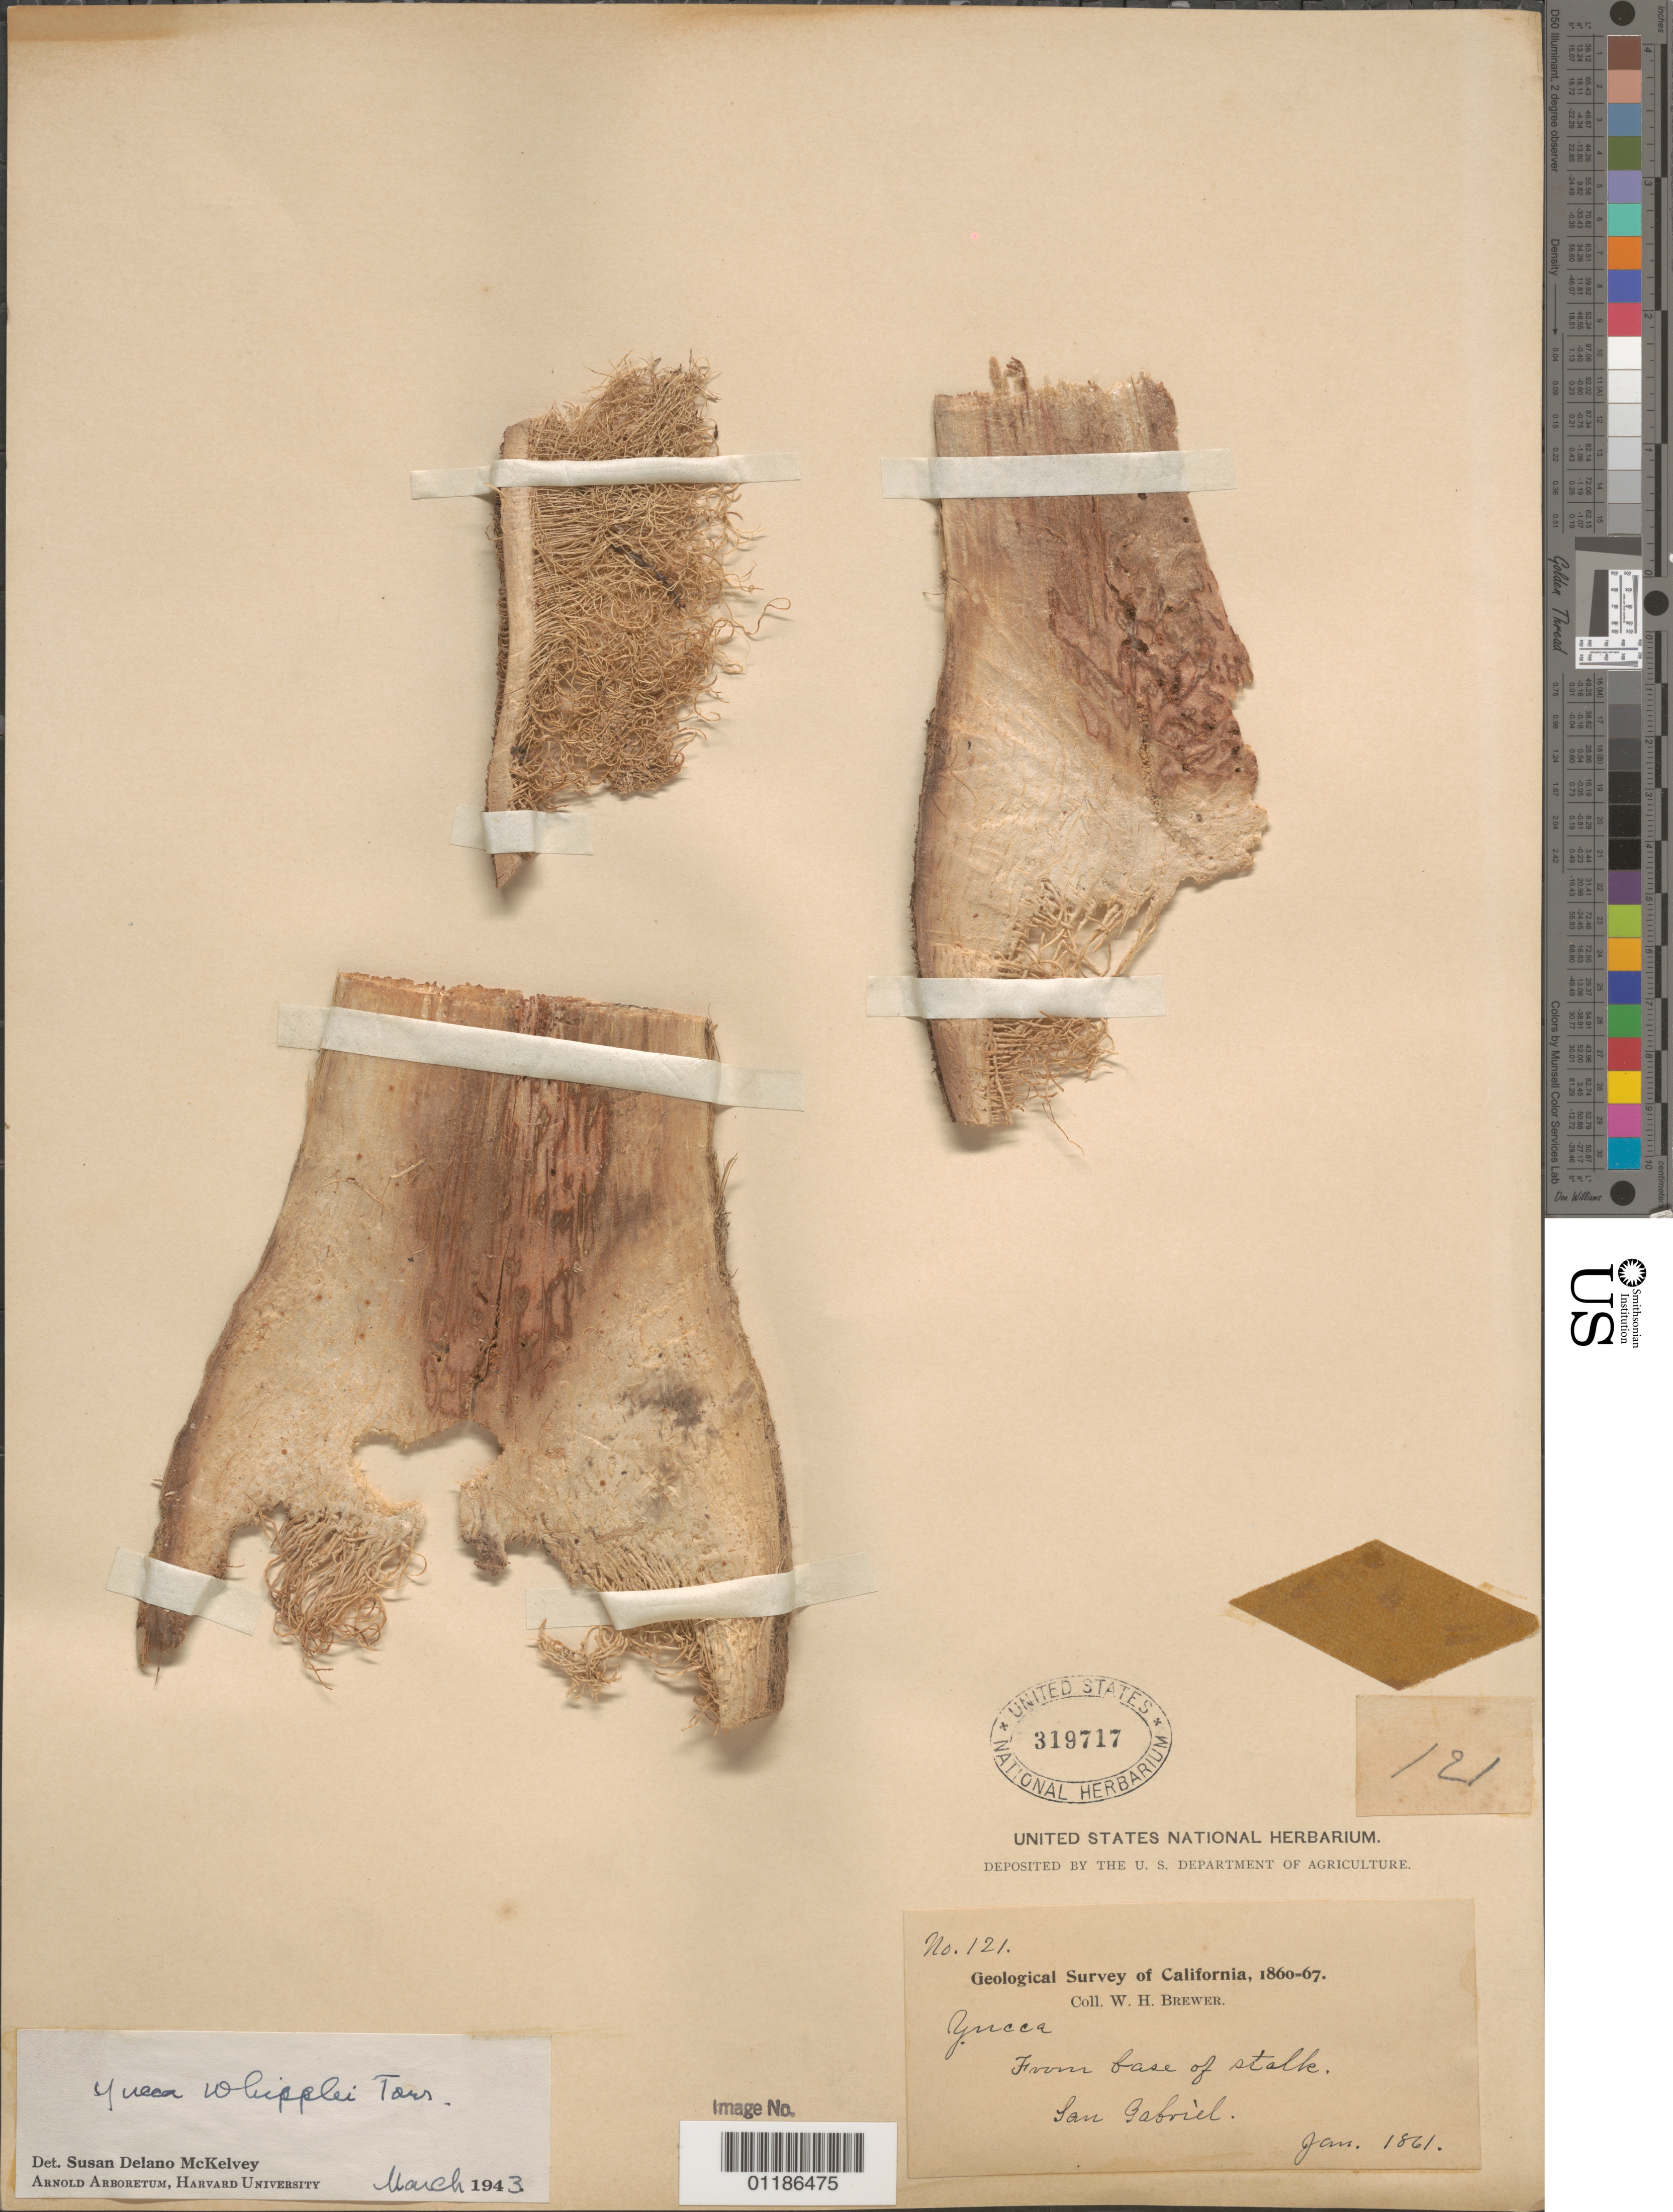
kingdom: Plantae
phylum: Tracheophyta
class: Liliopsida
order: Asparagales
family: Asparagaceae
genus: Yucca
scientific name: Yucca whipplei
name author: Torr.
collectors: W. H. Brewer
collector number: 121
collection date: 1861-01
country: United States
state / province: California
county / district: Los Angeles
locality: San Gabriel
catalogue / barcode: US 319717